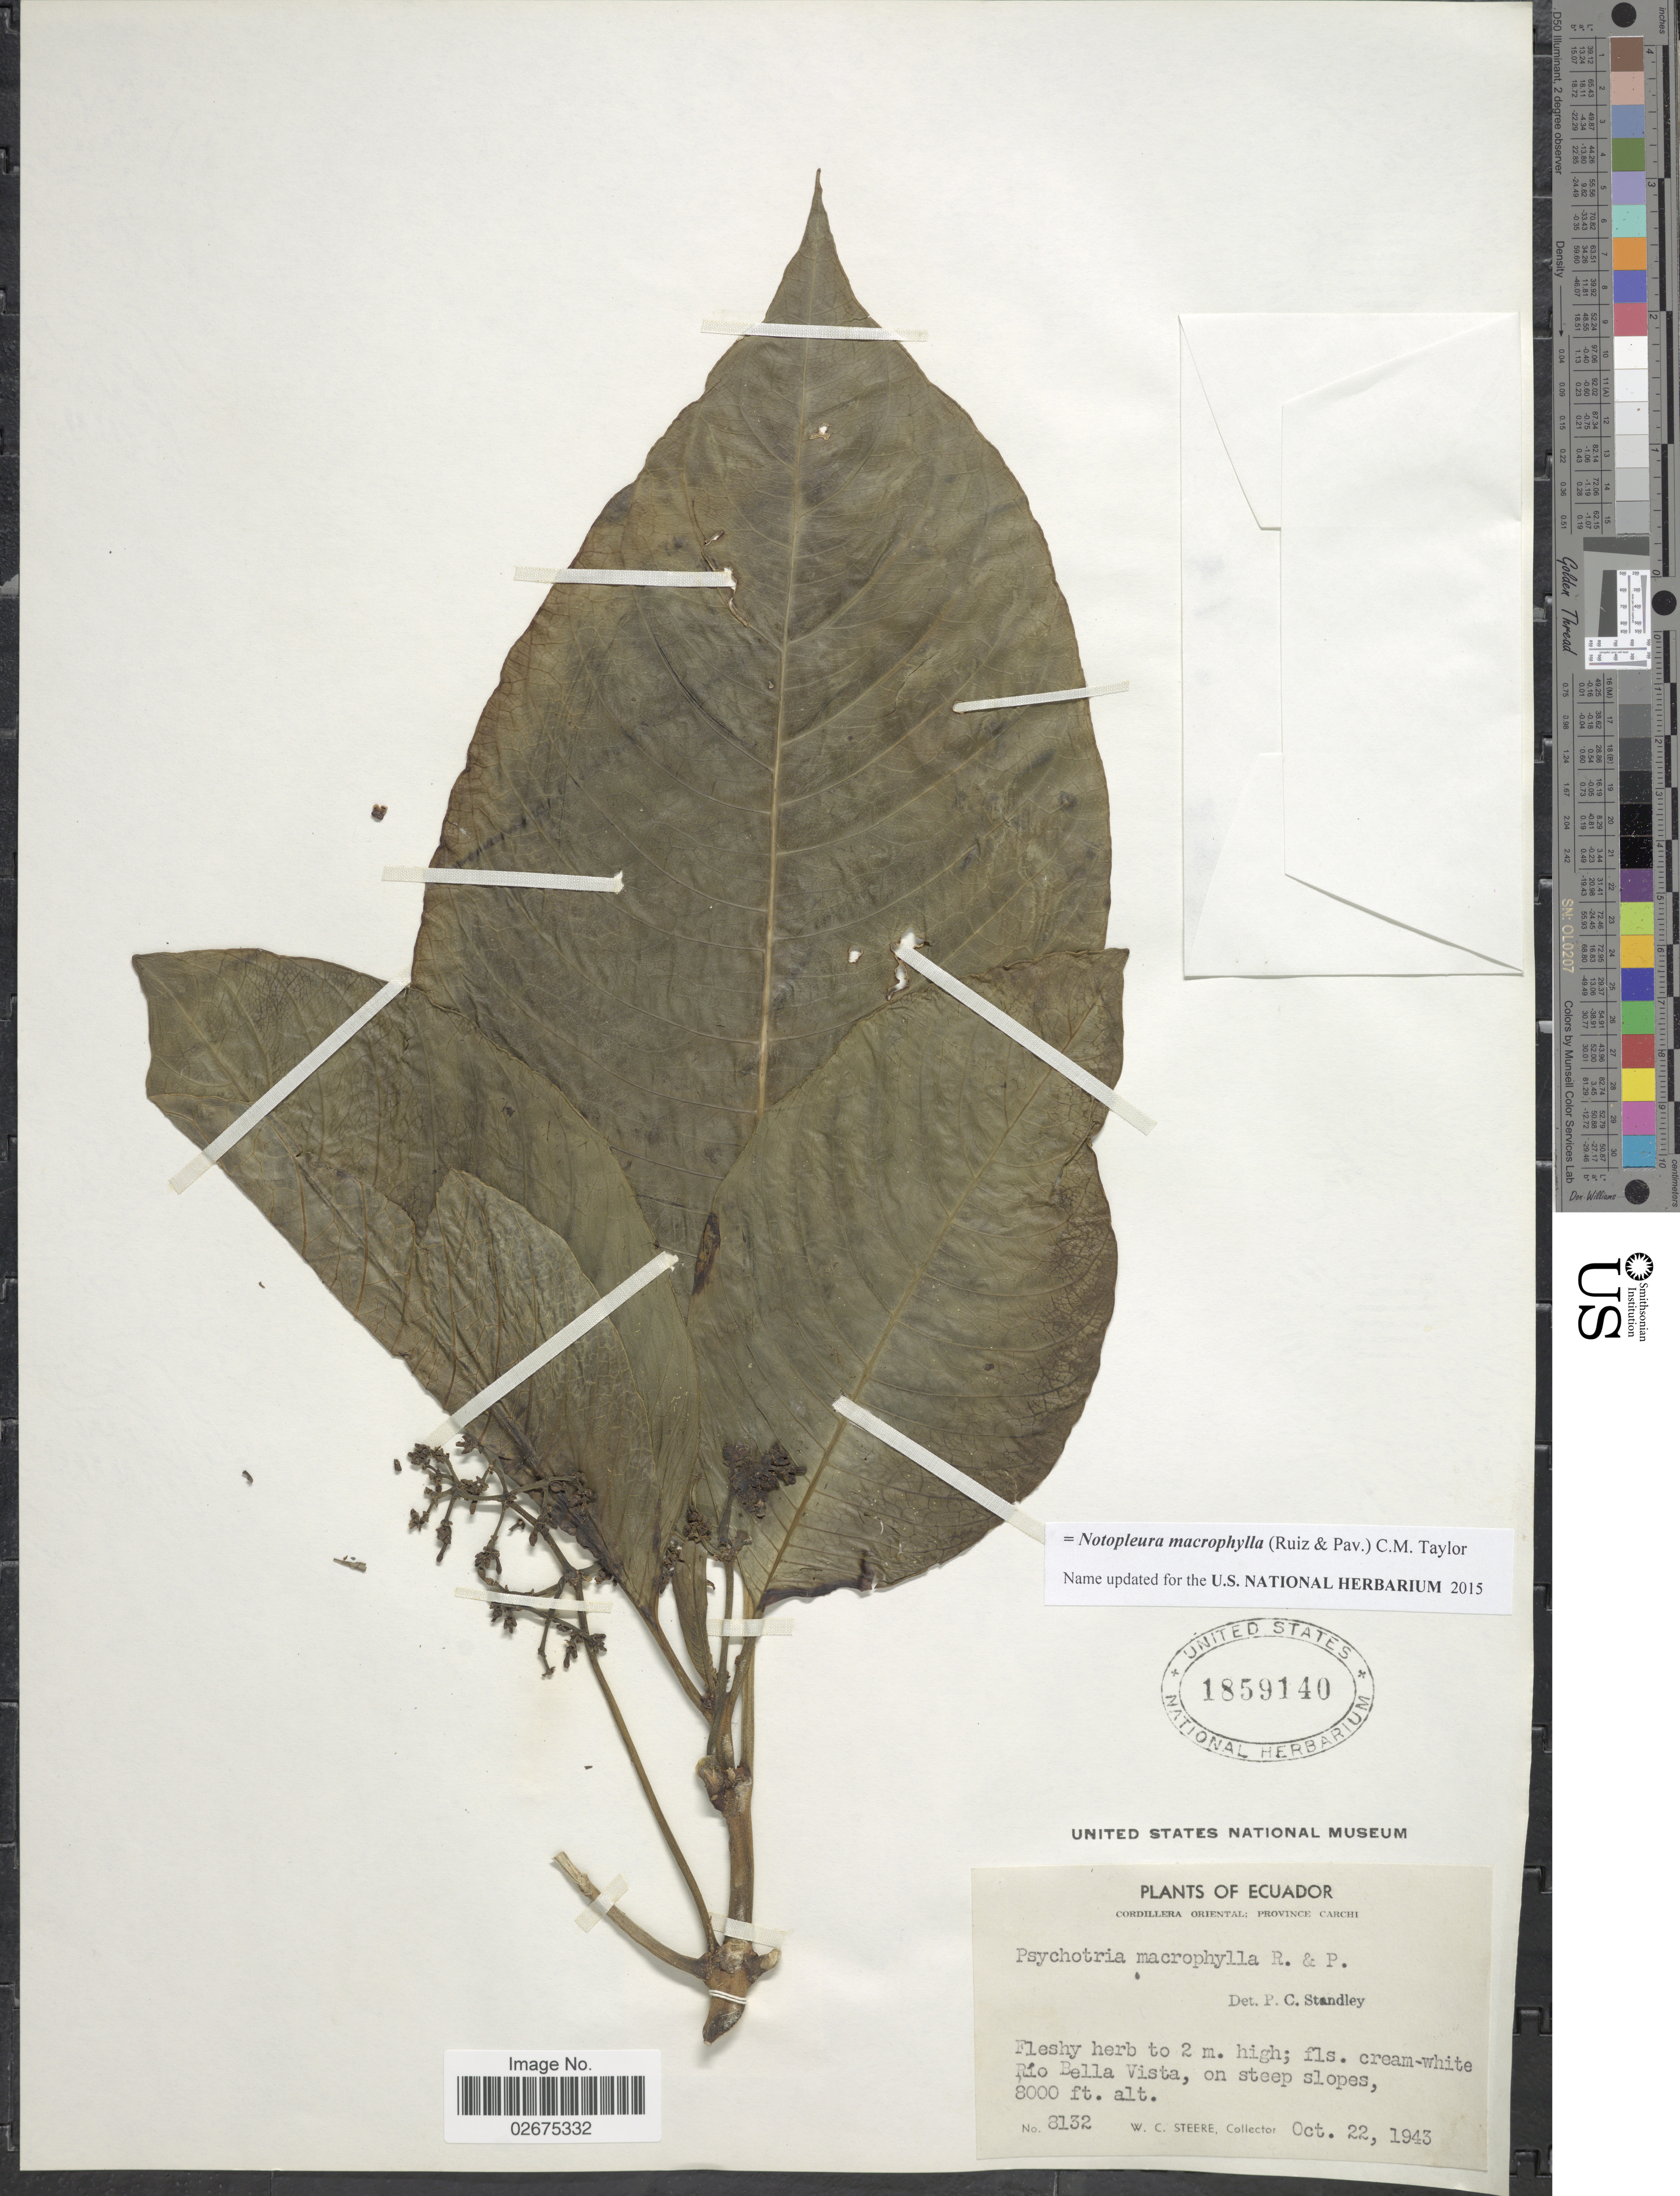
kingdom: Plantae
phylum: Tracheophyta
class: Magnoliopsida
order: Gentianales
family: Rubiaceae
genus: Notopleura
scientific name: Notopleura macrophylla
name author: (Ruiz & Pav.) C.M. Taylor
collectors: W. C. Steere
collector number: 8132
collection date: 1943-10-22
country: Ecuador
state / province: Carchi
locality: Cordillera Occidental; Río Bella Vista, on steep slopes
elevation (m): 2438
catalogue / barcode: US 1859140